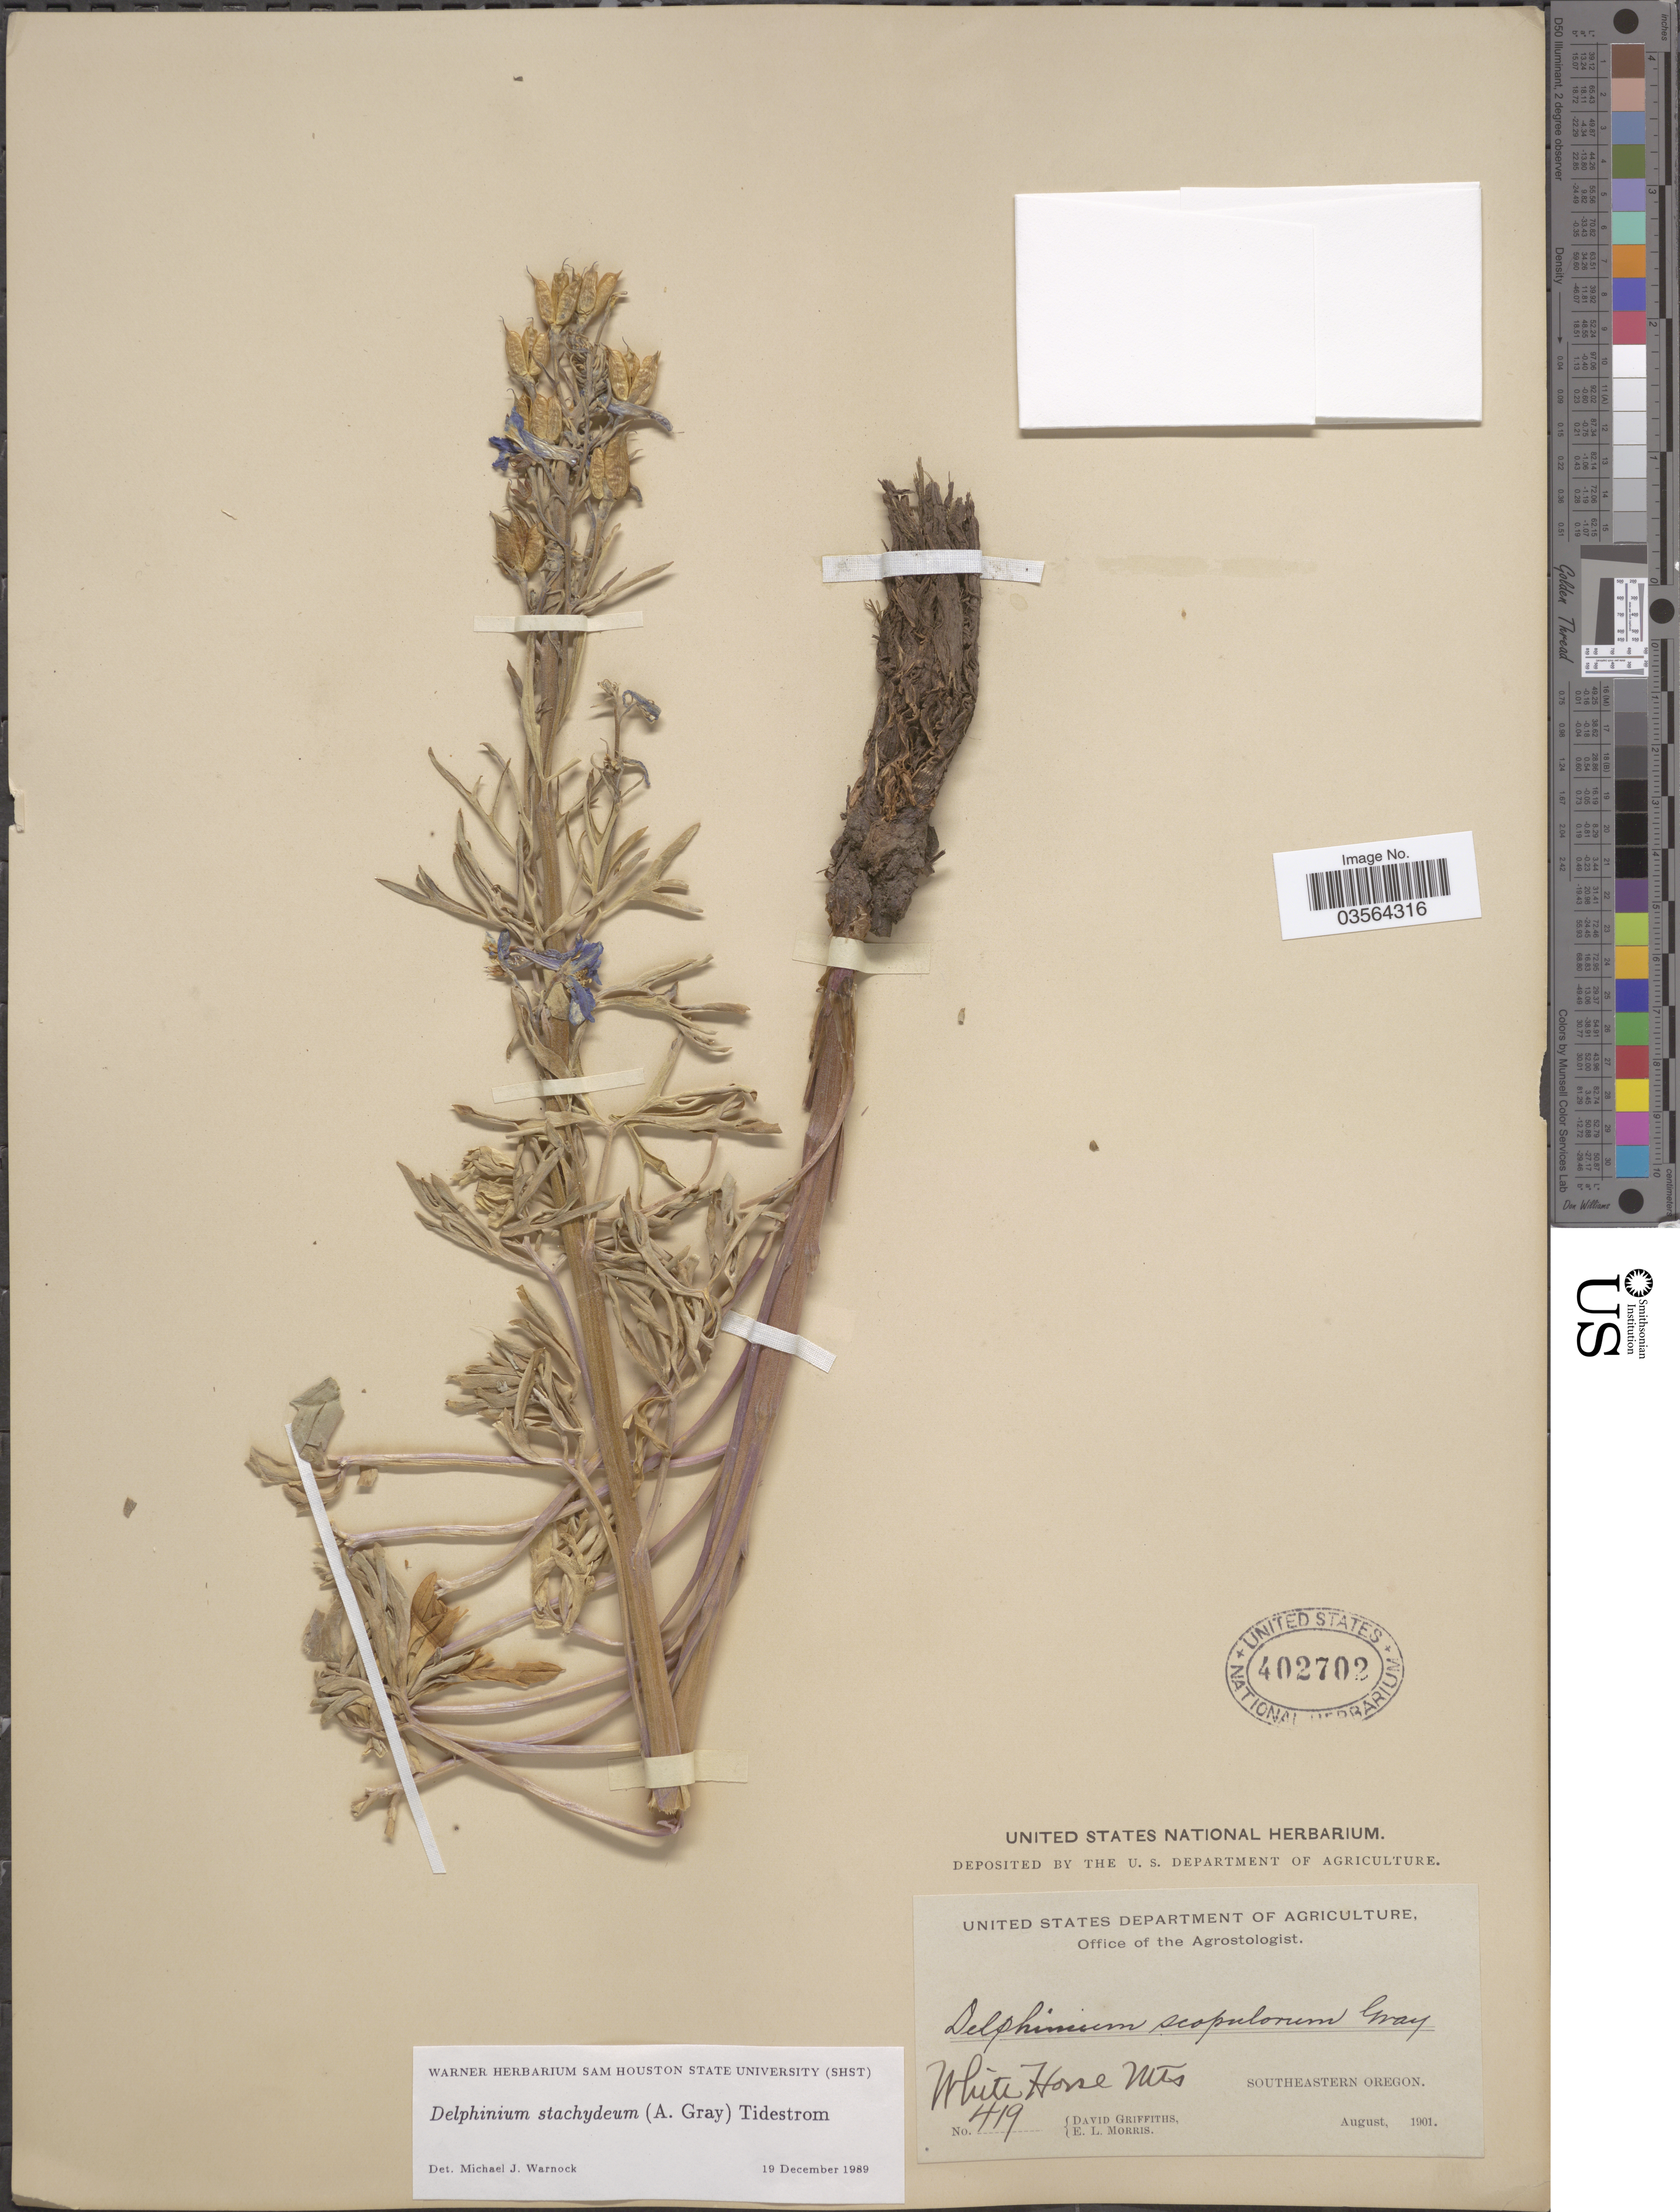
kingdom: Plantae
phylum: Tracheophyta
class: Magnoliopsida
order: Ranunculales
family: Ranunculaceae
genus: Delphinium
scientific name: Delphinium stachydeum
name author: (A. Gray) Tidestr.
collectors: D. Griffiths & E. Morris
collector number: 419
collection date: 1901-08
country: United States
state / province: Oregon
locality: White Horse Mts. Southeastern Oregon.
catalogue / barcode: US 402702